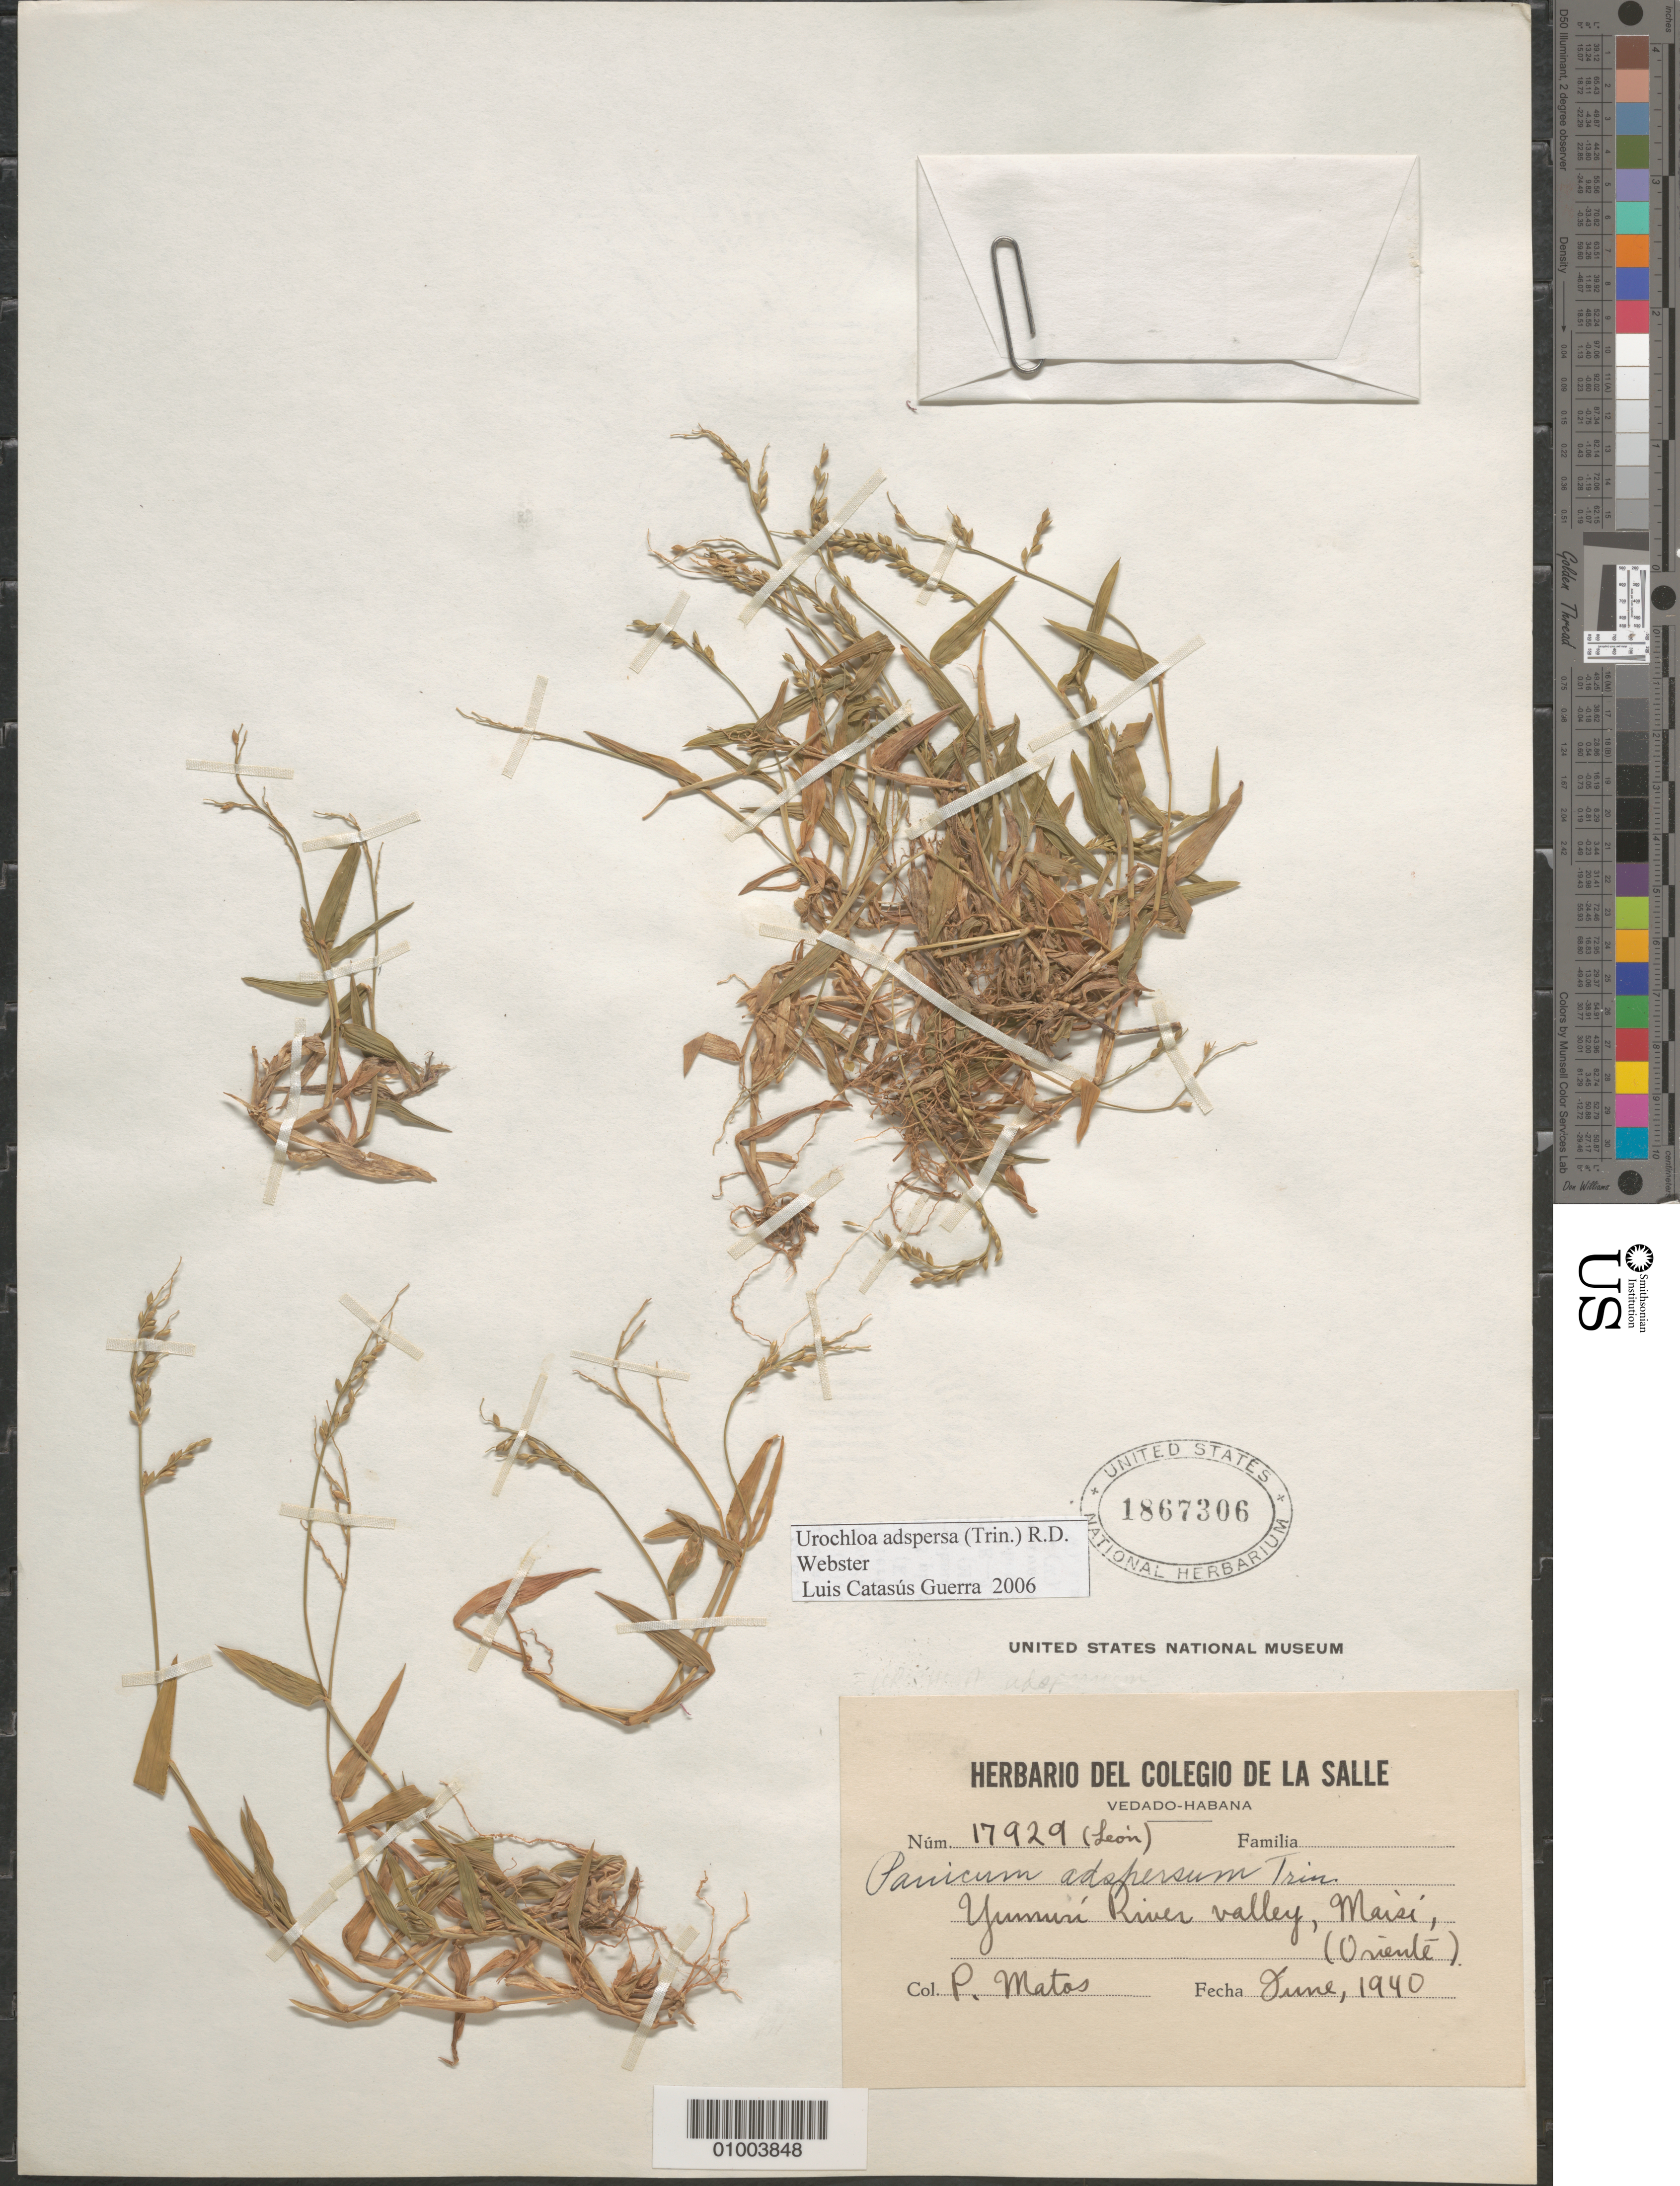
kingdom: Plantae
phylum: Tracheophyta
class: Liliopsida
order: Poales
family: Poaceae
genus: Urochloa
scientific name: Urochloa adspersa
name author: (Trin.) R.D. Webster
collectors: P. Matos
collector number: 17929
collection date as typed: Jun 1940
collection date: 1940-06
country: Cuba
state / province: La Habana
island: Cuba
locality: Yumun River valley, Marse, (Oriente)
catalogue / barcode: US 1867306